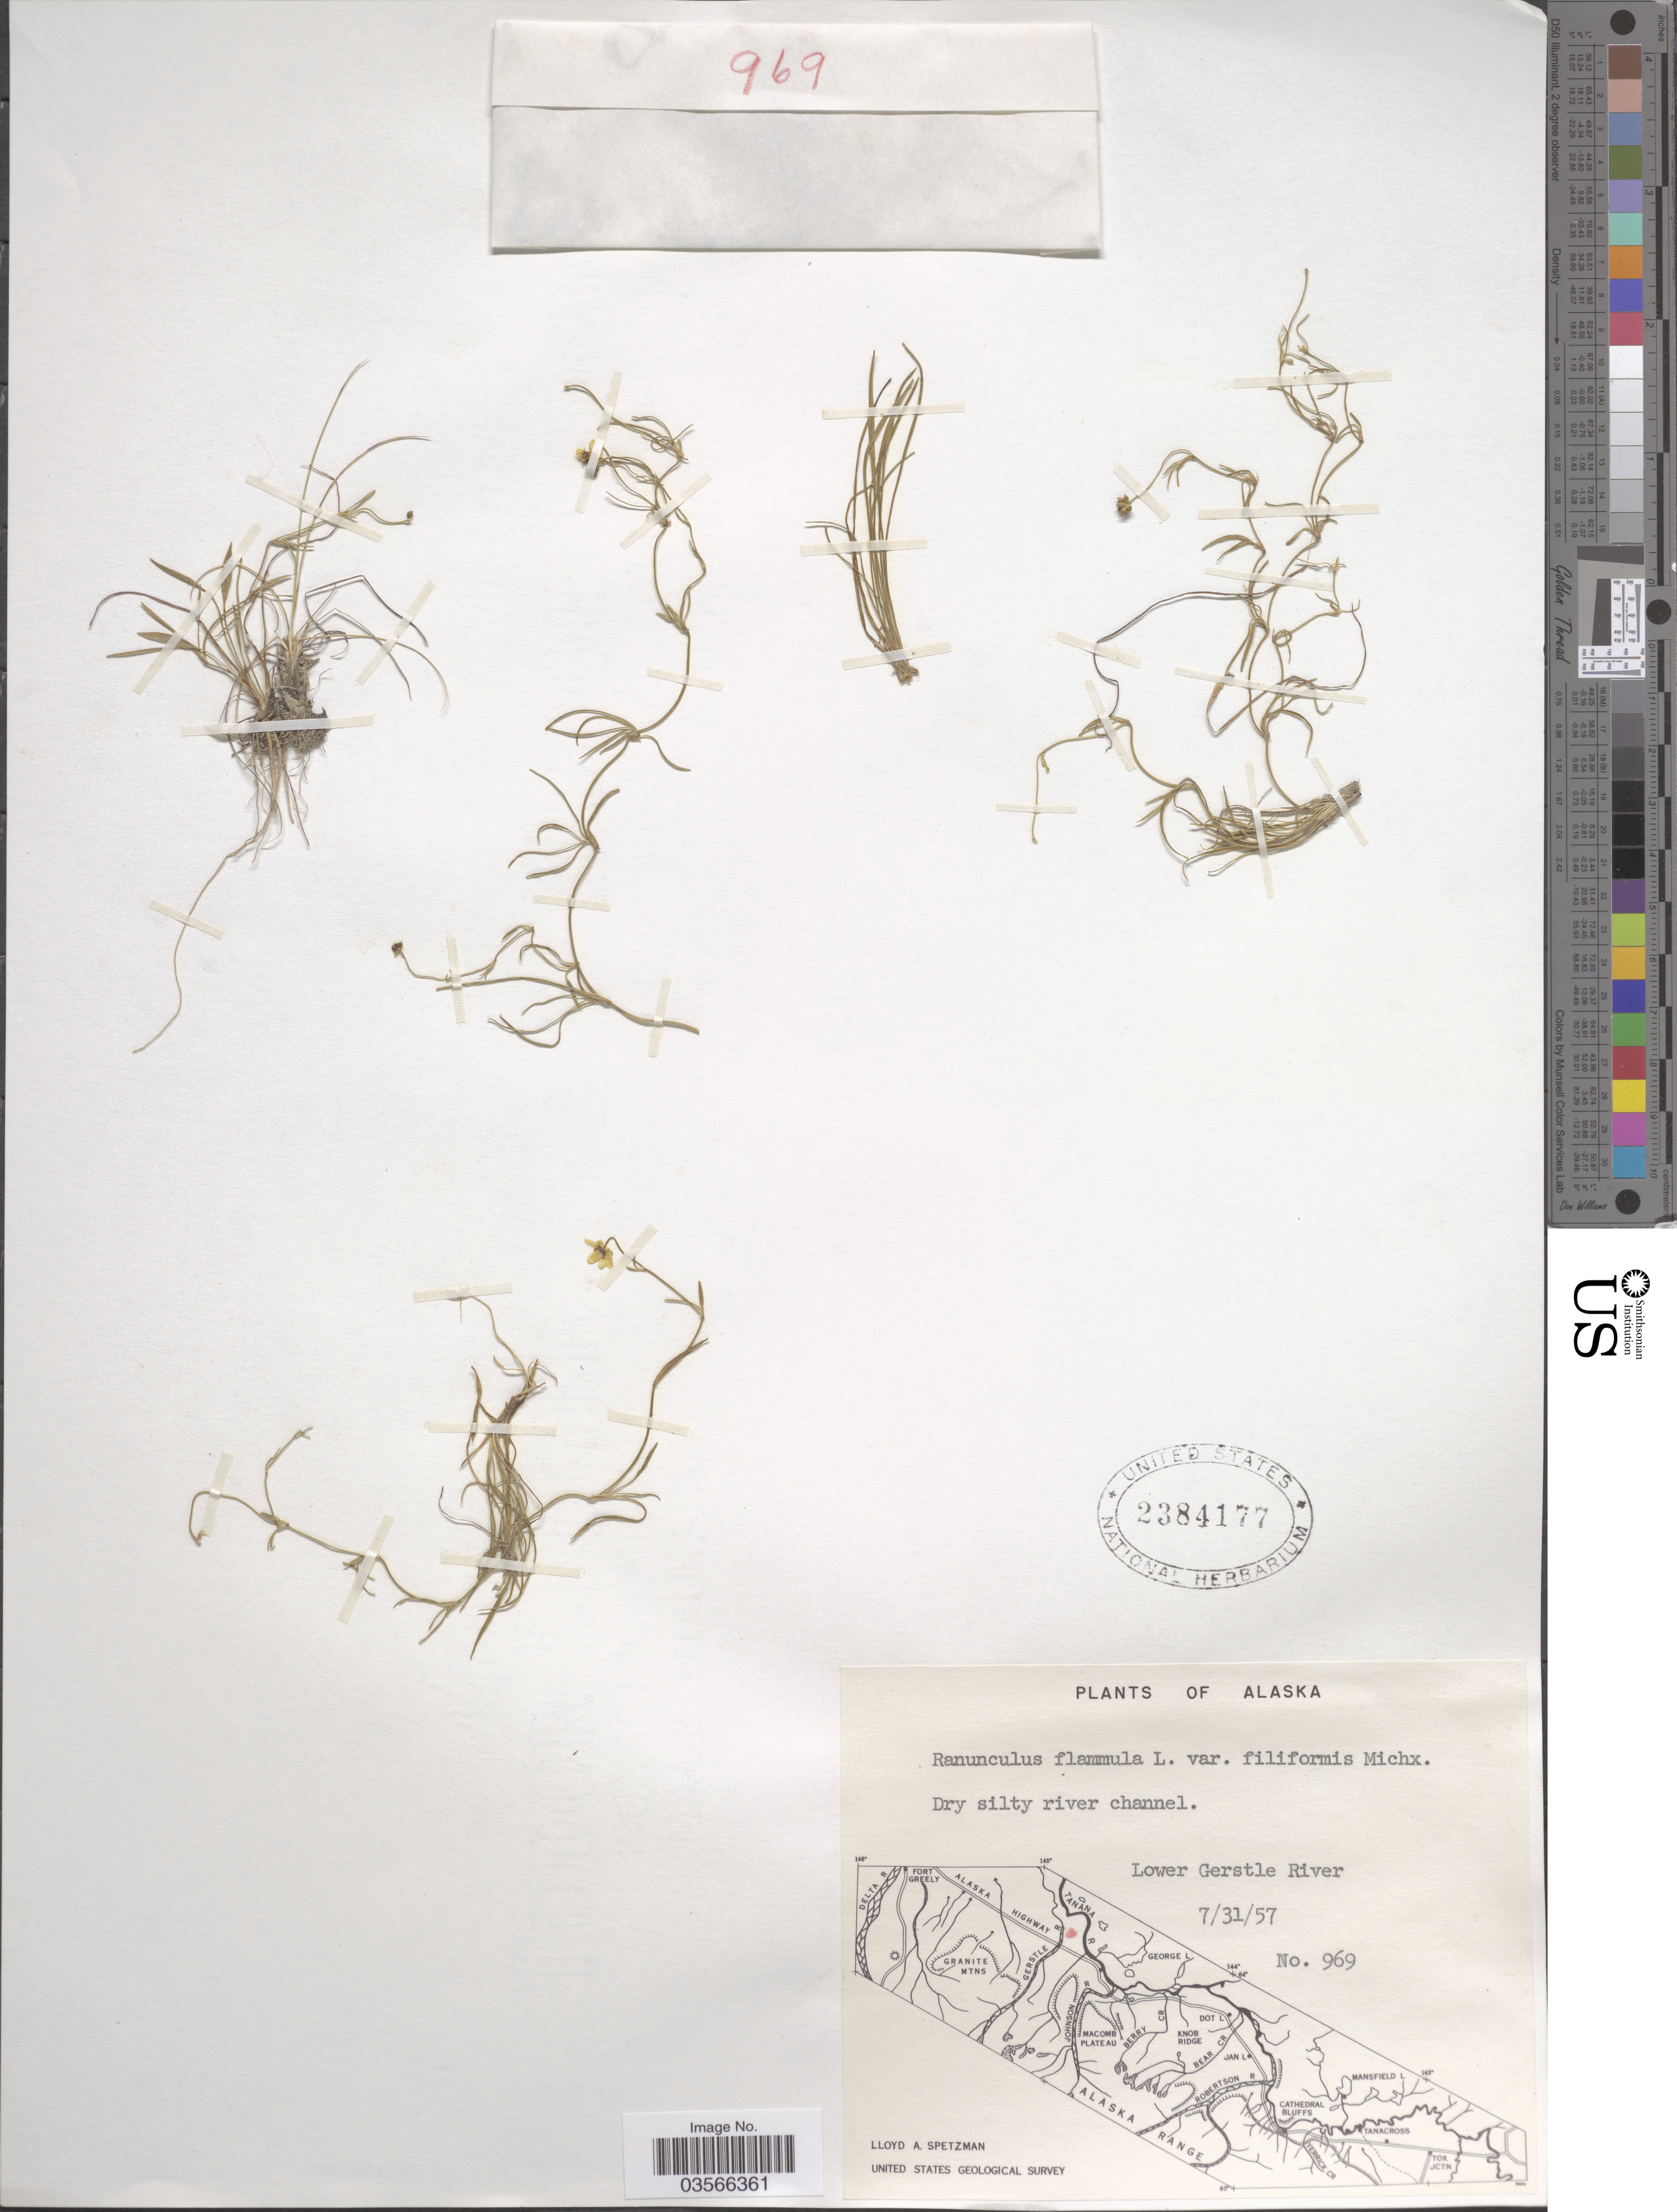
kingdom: Plantae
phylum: Tracheophyta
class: Magnoliopsida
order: Ranunculales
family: Ranunculaceae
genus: Ranunculus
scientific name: Ranunculus flammula var. filiformis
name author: (Michx.) Hook.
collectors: L. Spetzman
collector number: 969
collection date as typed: Transcribed d/m/y: 31/7/57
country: United States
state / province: Alaska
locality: Dry silty river channel. Lower Gerstle River.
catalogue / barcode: US 2384177